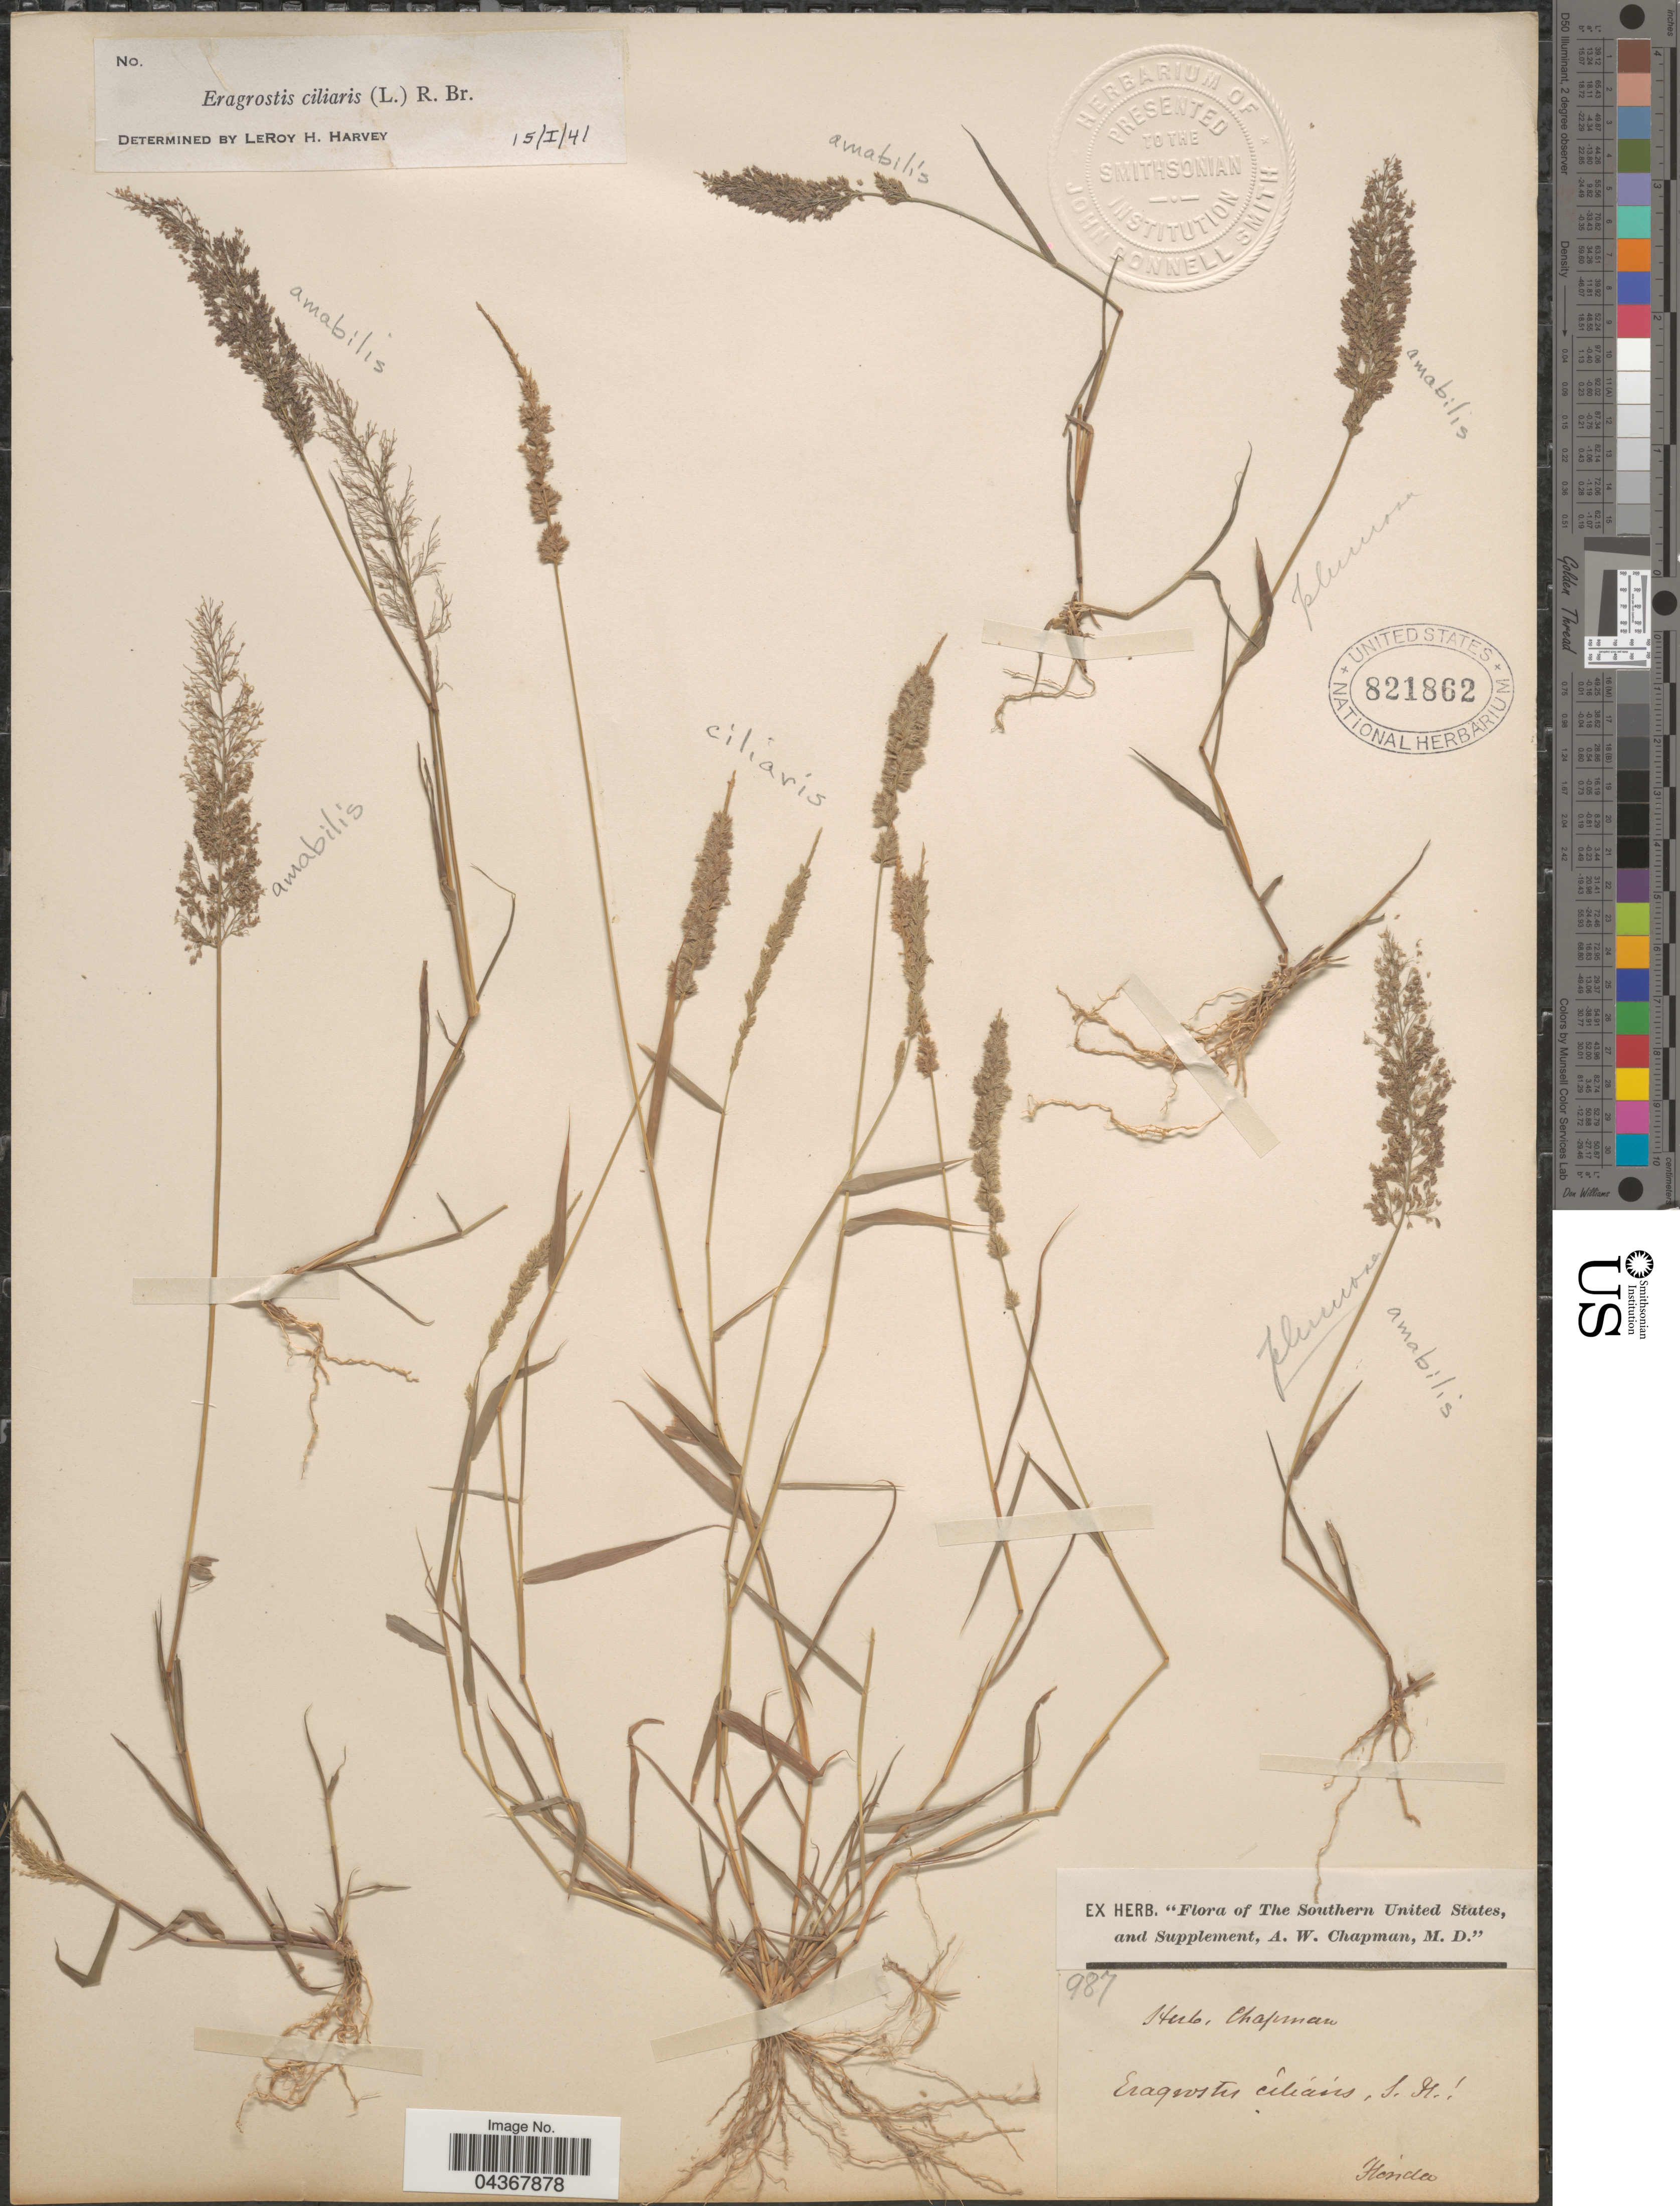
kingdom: Plantae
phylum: Tracheophyta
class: Liliopsida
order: Poales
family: Poaceae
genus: Eragrostis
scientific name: Eragrostis ciliaris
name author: (L.) R. Br.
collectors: ex herb. A.W. Chapman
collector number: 987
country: United States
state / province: Florida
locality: The Southern United States.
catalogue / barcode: US 821862